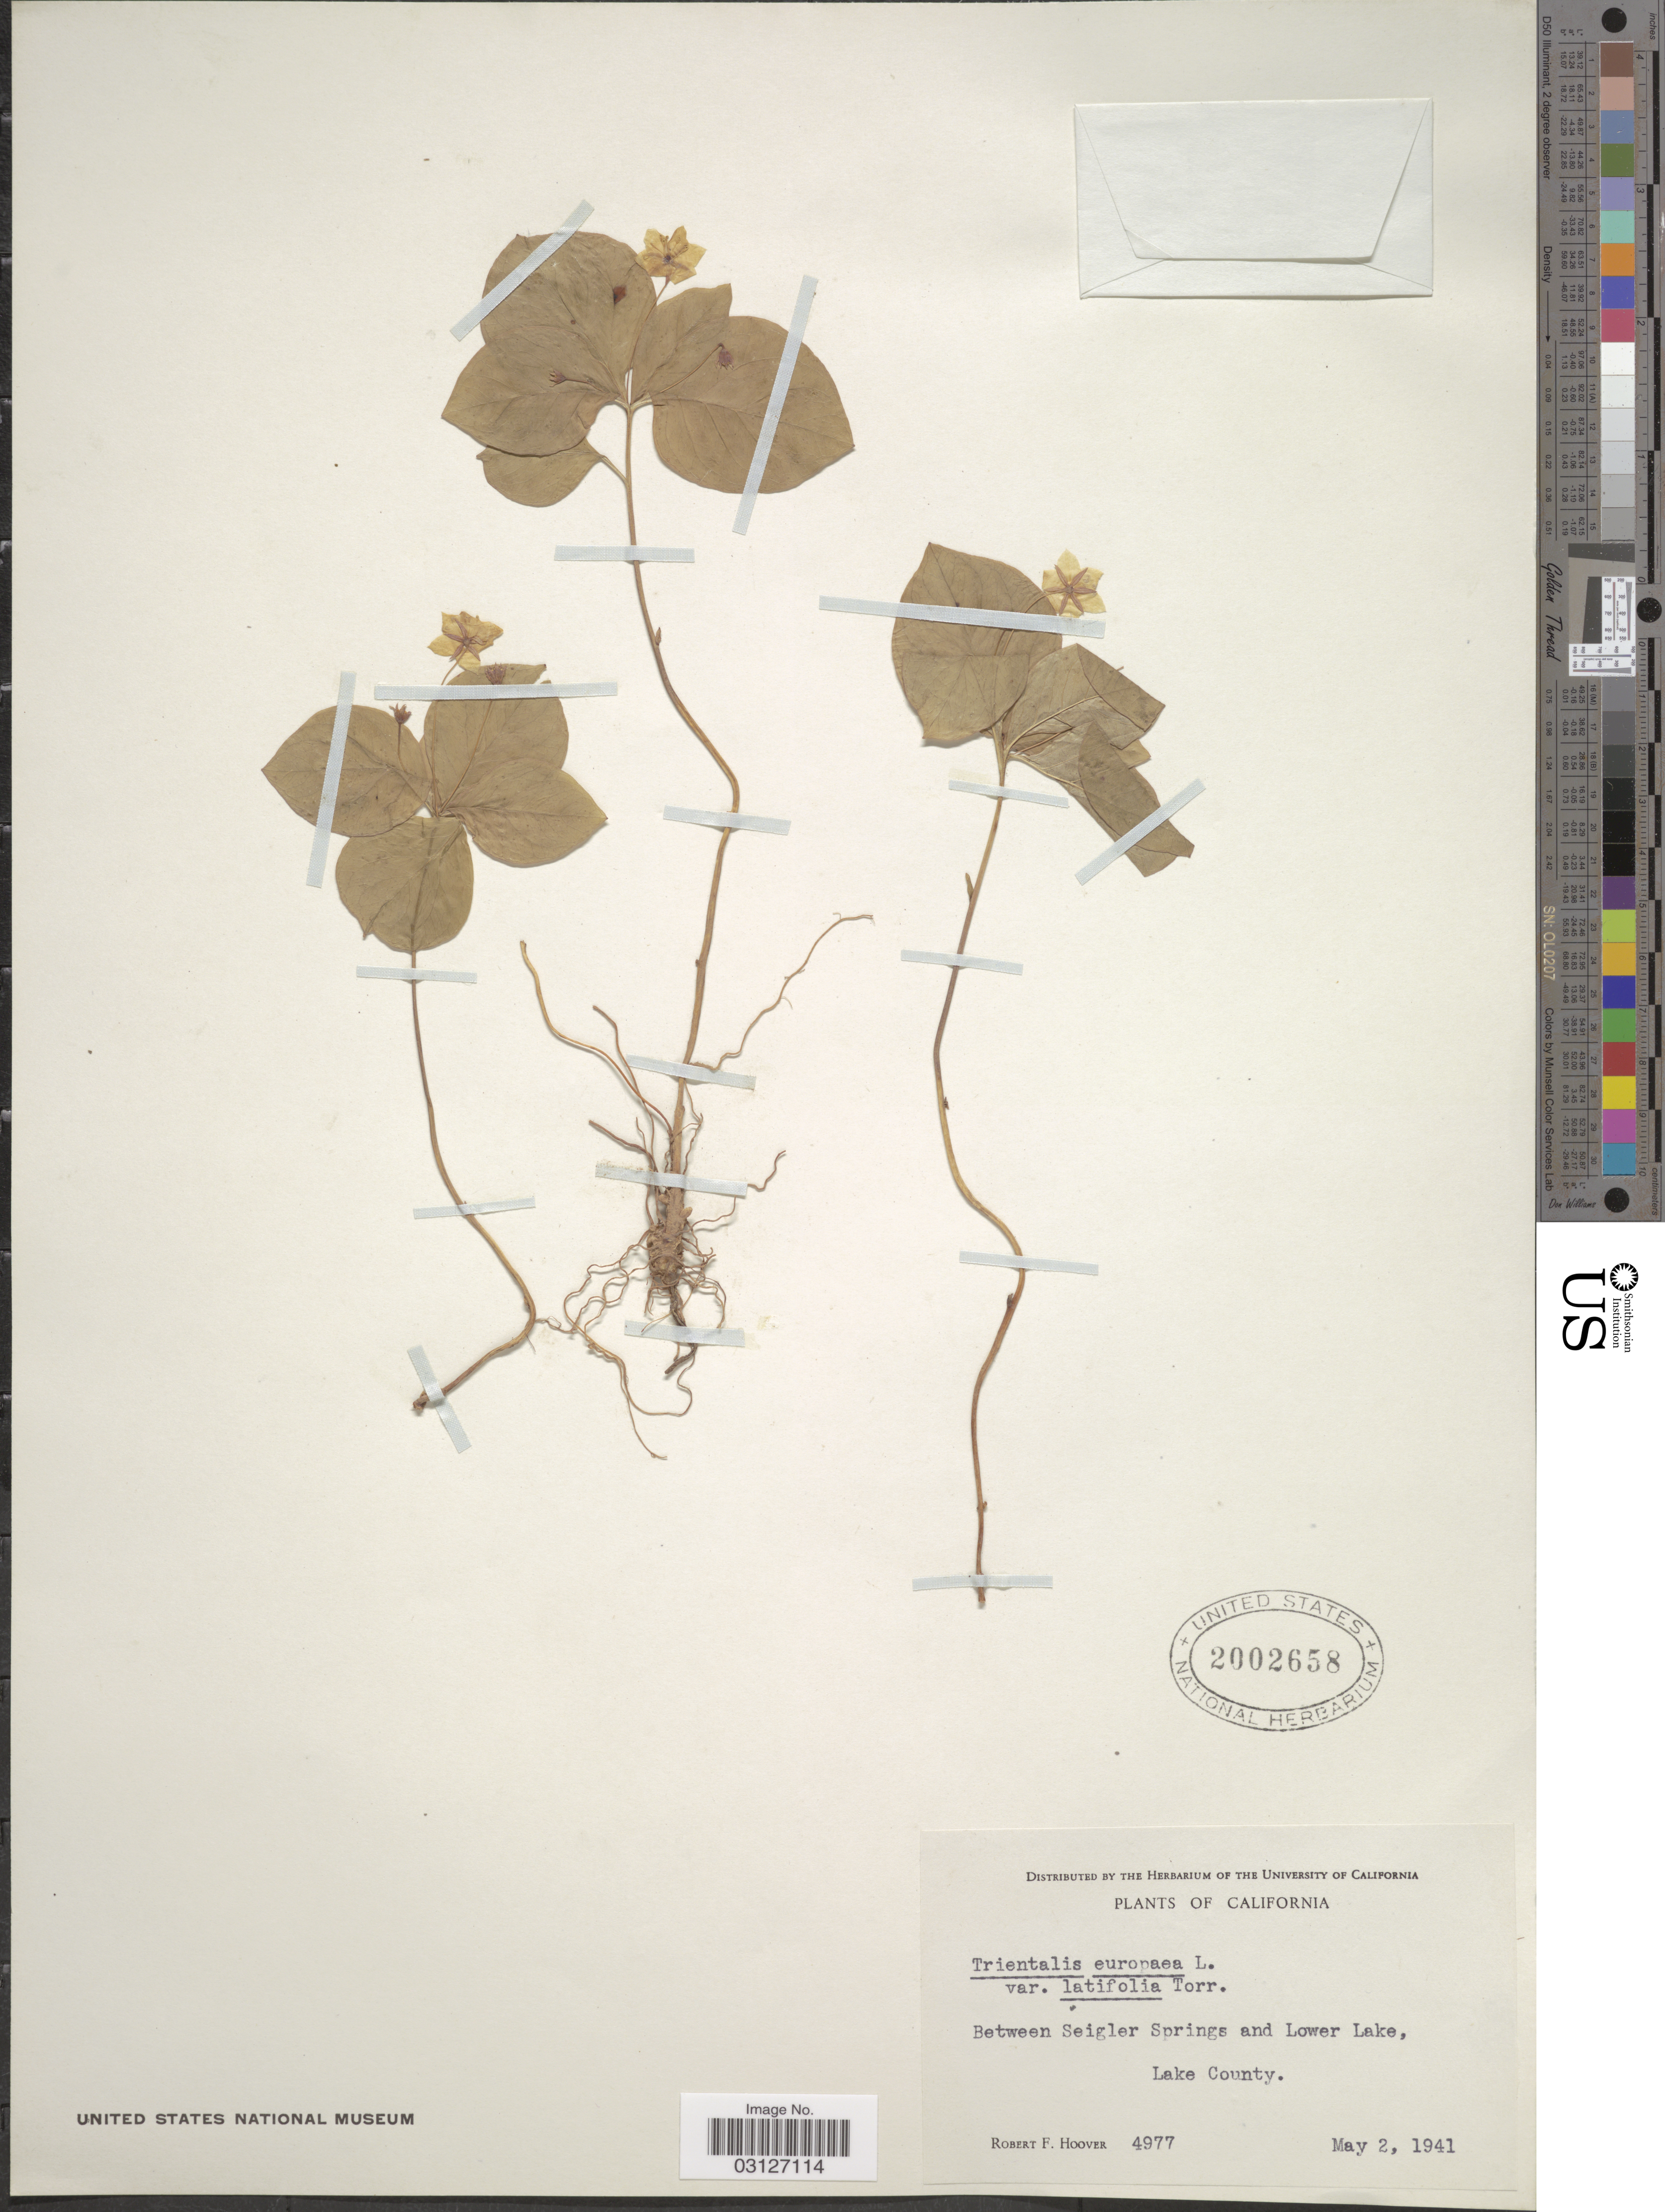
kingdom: Plantae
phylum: Tracheophyta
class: Magnoliopsida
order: Ericales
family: Primulaceae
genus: Trientalis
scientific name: Trientalis latifolia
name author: Hook.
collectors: R. F. Hoover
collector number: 4977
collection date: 1941-05-02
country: United States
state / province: California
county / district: Lake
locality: Between Seigler Springs and Lower Lake, Lake County.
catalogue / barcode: US 2002658